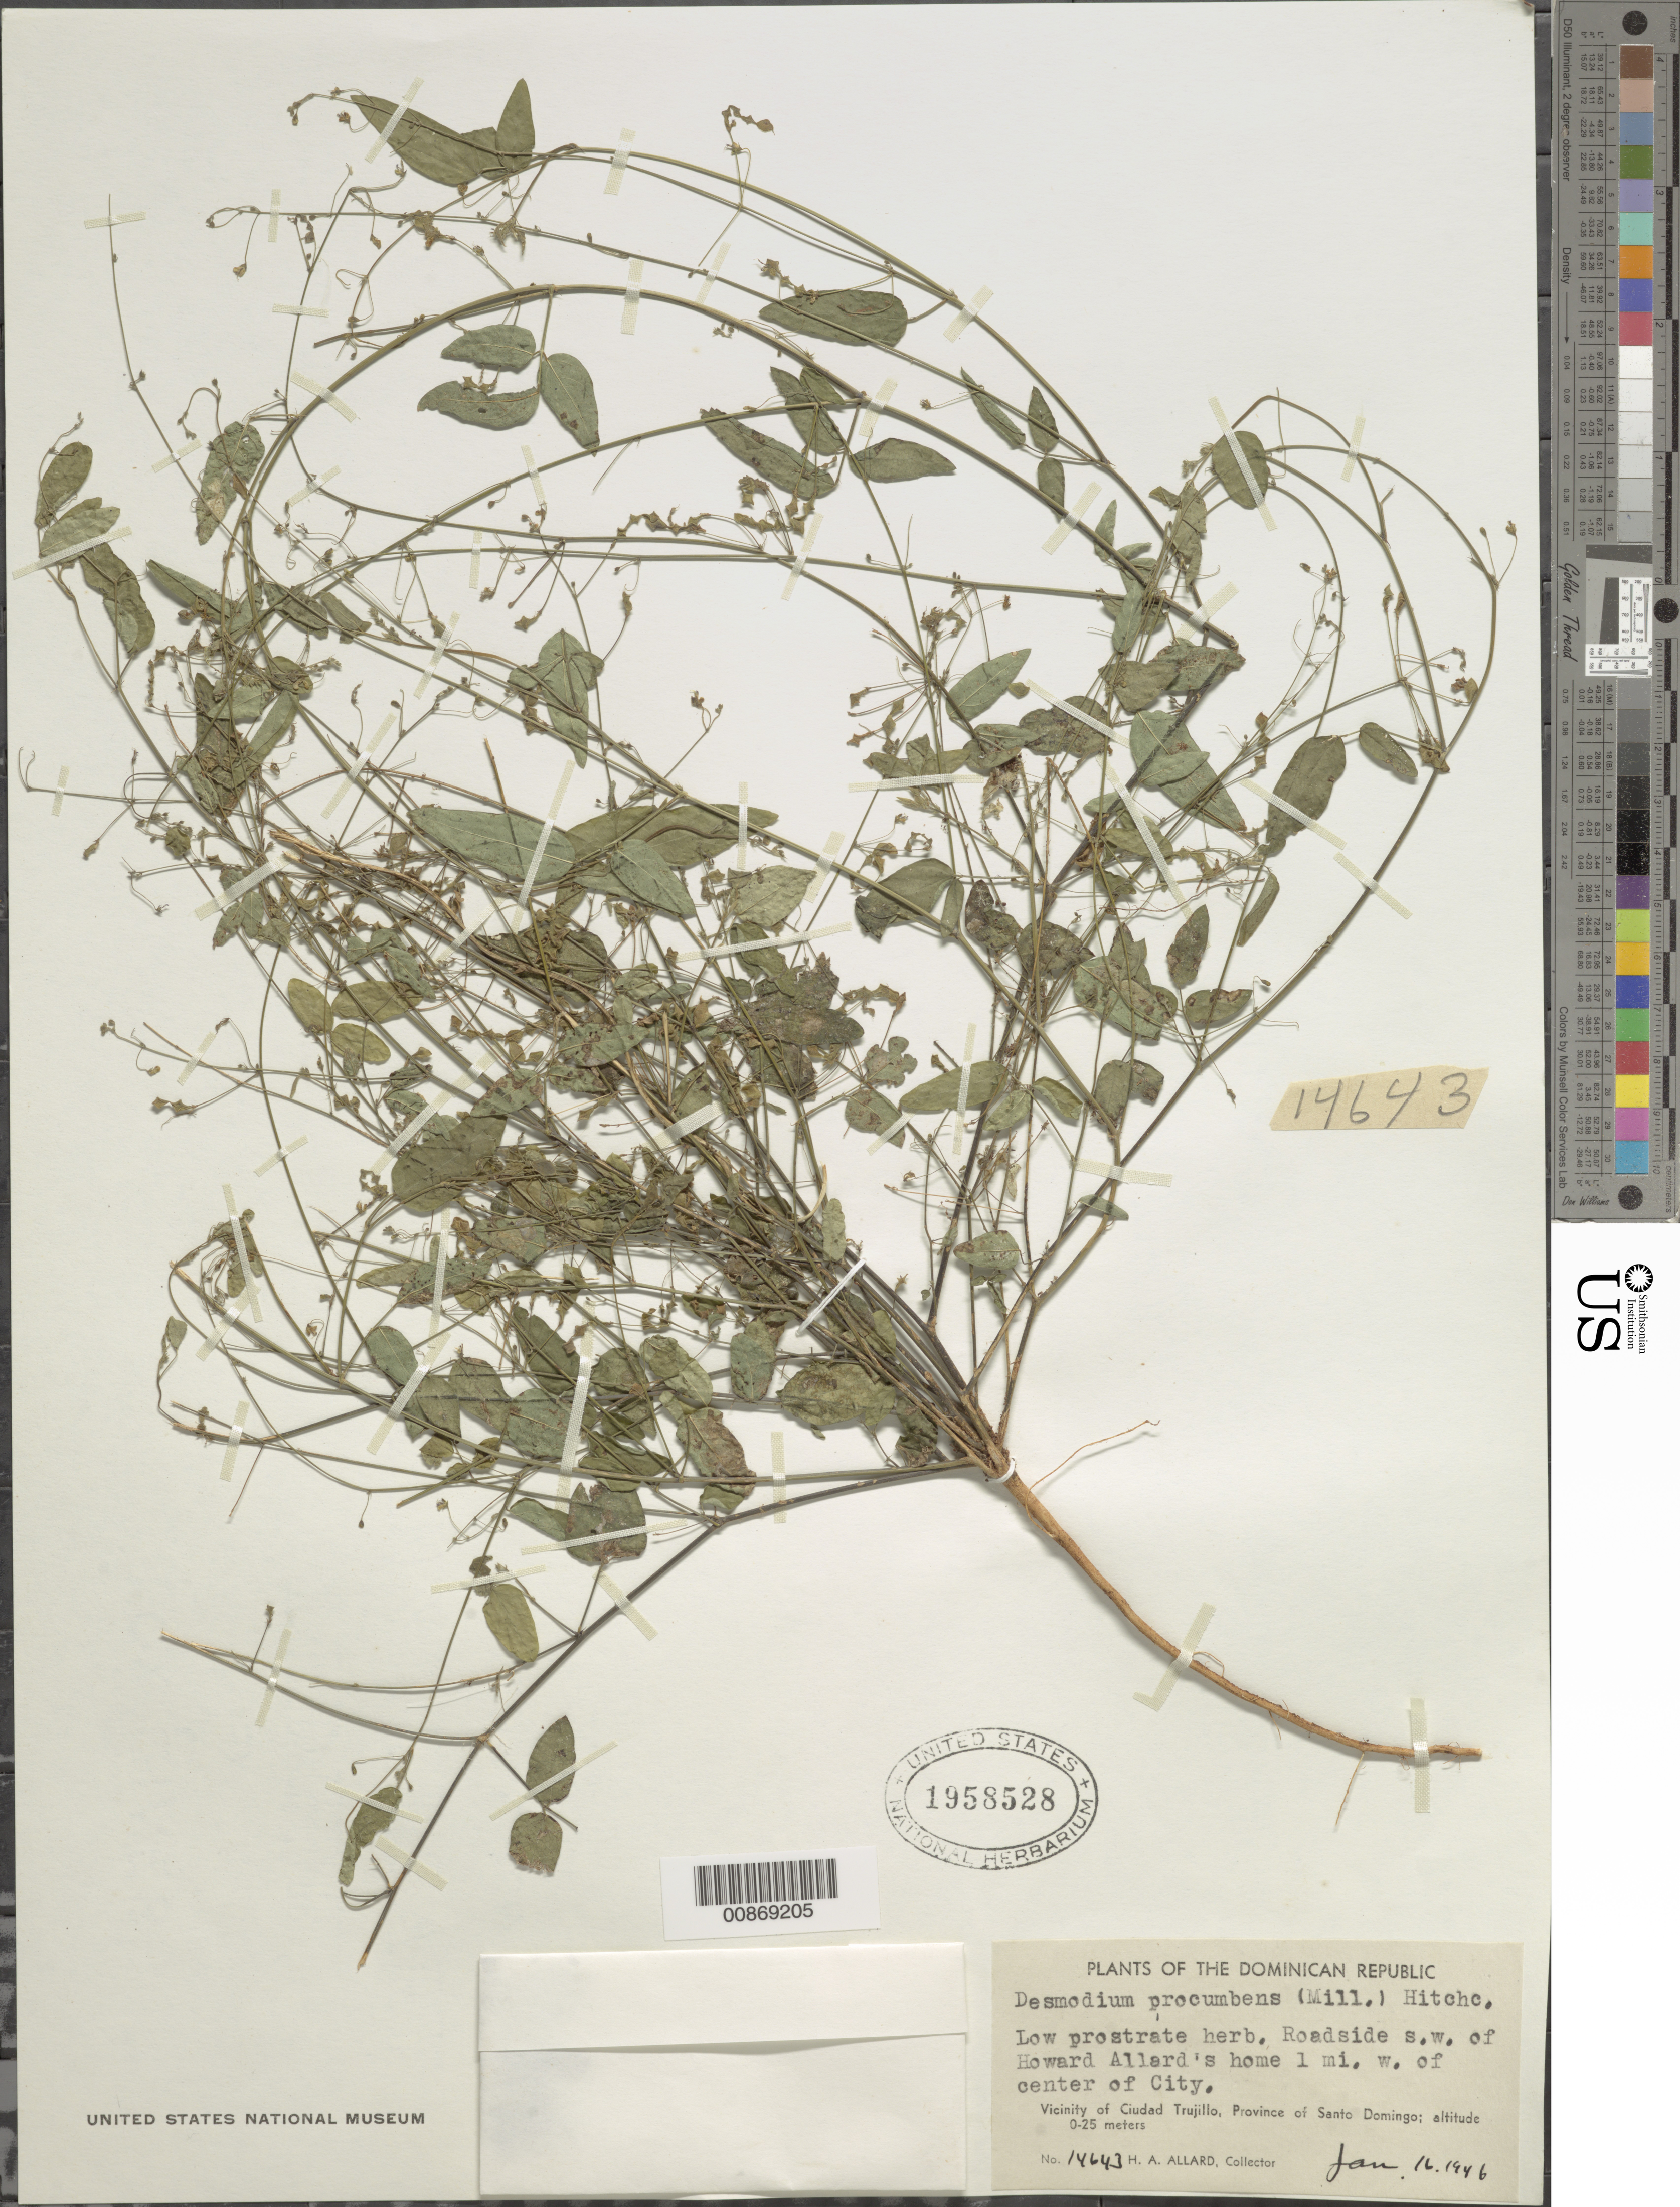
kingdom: Plantae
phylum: Tracheophyta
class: Magnoliopsida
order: Fabales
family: Fabaceae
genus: Desmodium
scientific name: Desmodium procumbens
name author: (Mill.) Hitchc.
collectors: H. A. Allard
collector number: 14643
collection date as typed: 16 Jan 1946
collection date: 1946-01-16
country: Dominican Republic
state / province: Distrito Nacional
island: Hispaniola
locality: Vicinity of Ciudad Trujillo, Province of Santo Domingo (obsolete). Roadside SW of Howard Allard's home, 1 mi. W of center of city.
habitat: Roadside.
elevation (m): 0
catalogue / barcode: US 1958528